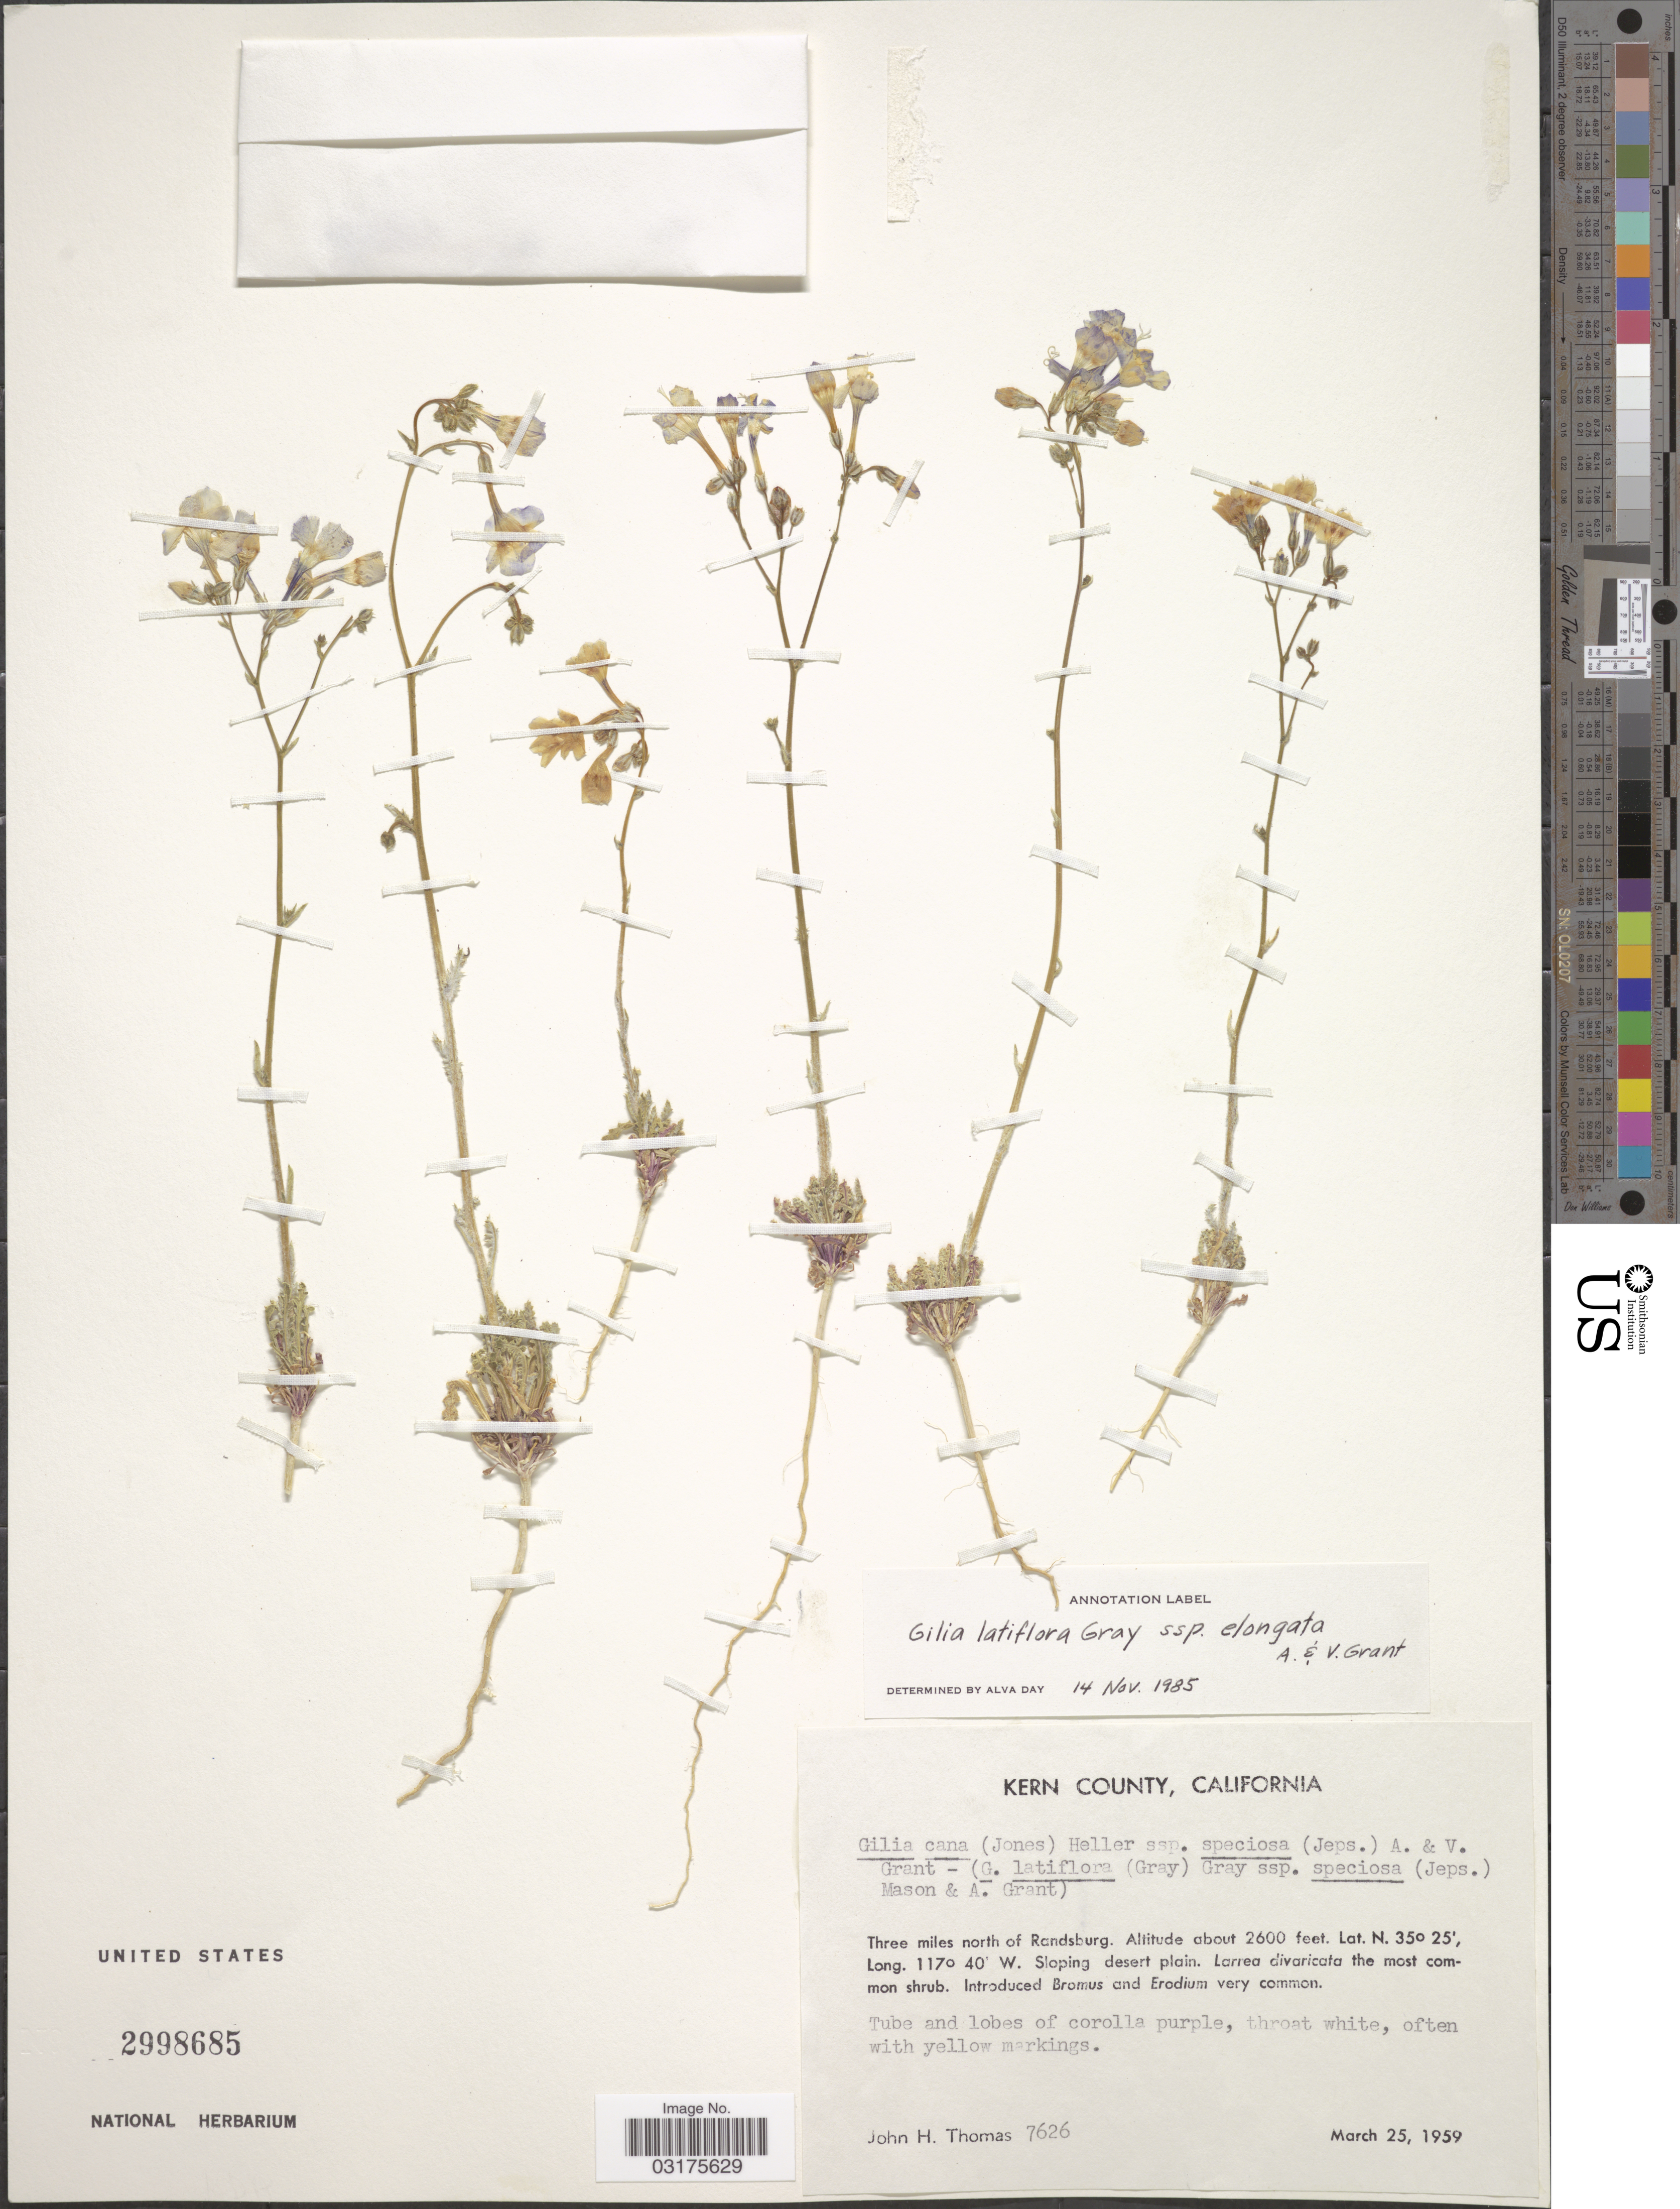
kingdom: Plantae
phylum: Tracheophyta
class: Magnoliopsida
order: Ericales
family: Polemoniaceae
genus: Gilia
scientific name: Gilia latiflora subsp. elongata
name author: A.D. Grant & V.E. Grant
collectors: J. H. Thomas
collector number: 7626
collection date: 1959-03-25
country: United States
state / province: California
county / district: Kern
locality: Kern County, Three miles north of Randsburg.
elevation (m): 792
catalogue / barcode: US 2998685